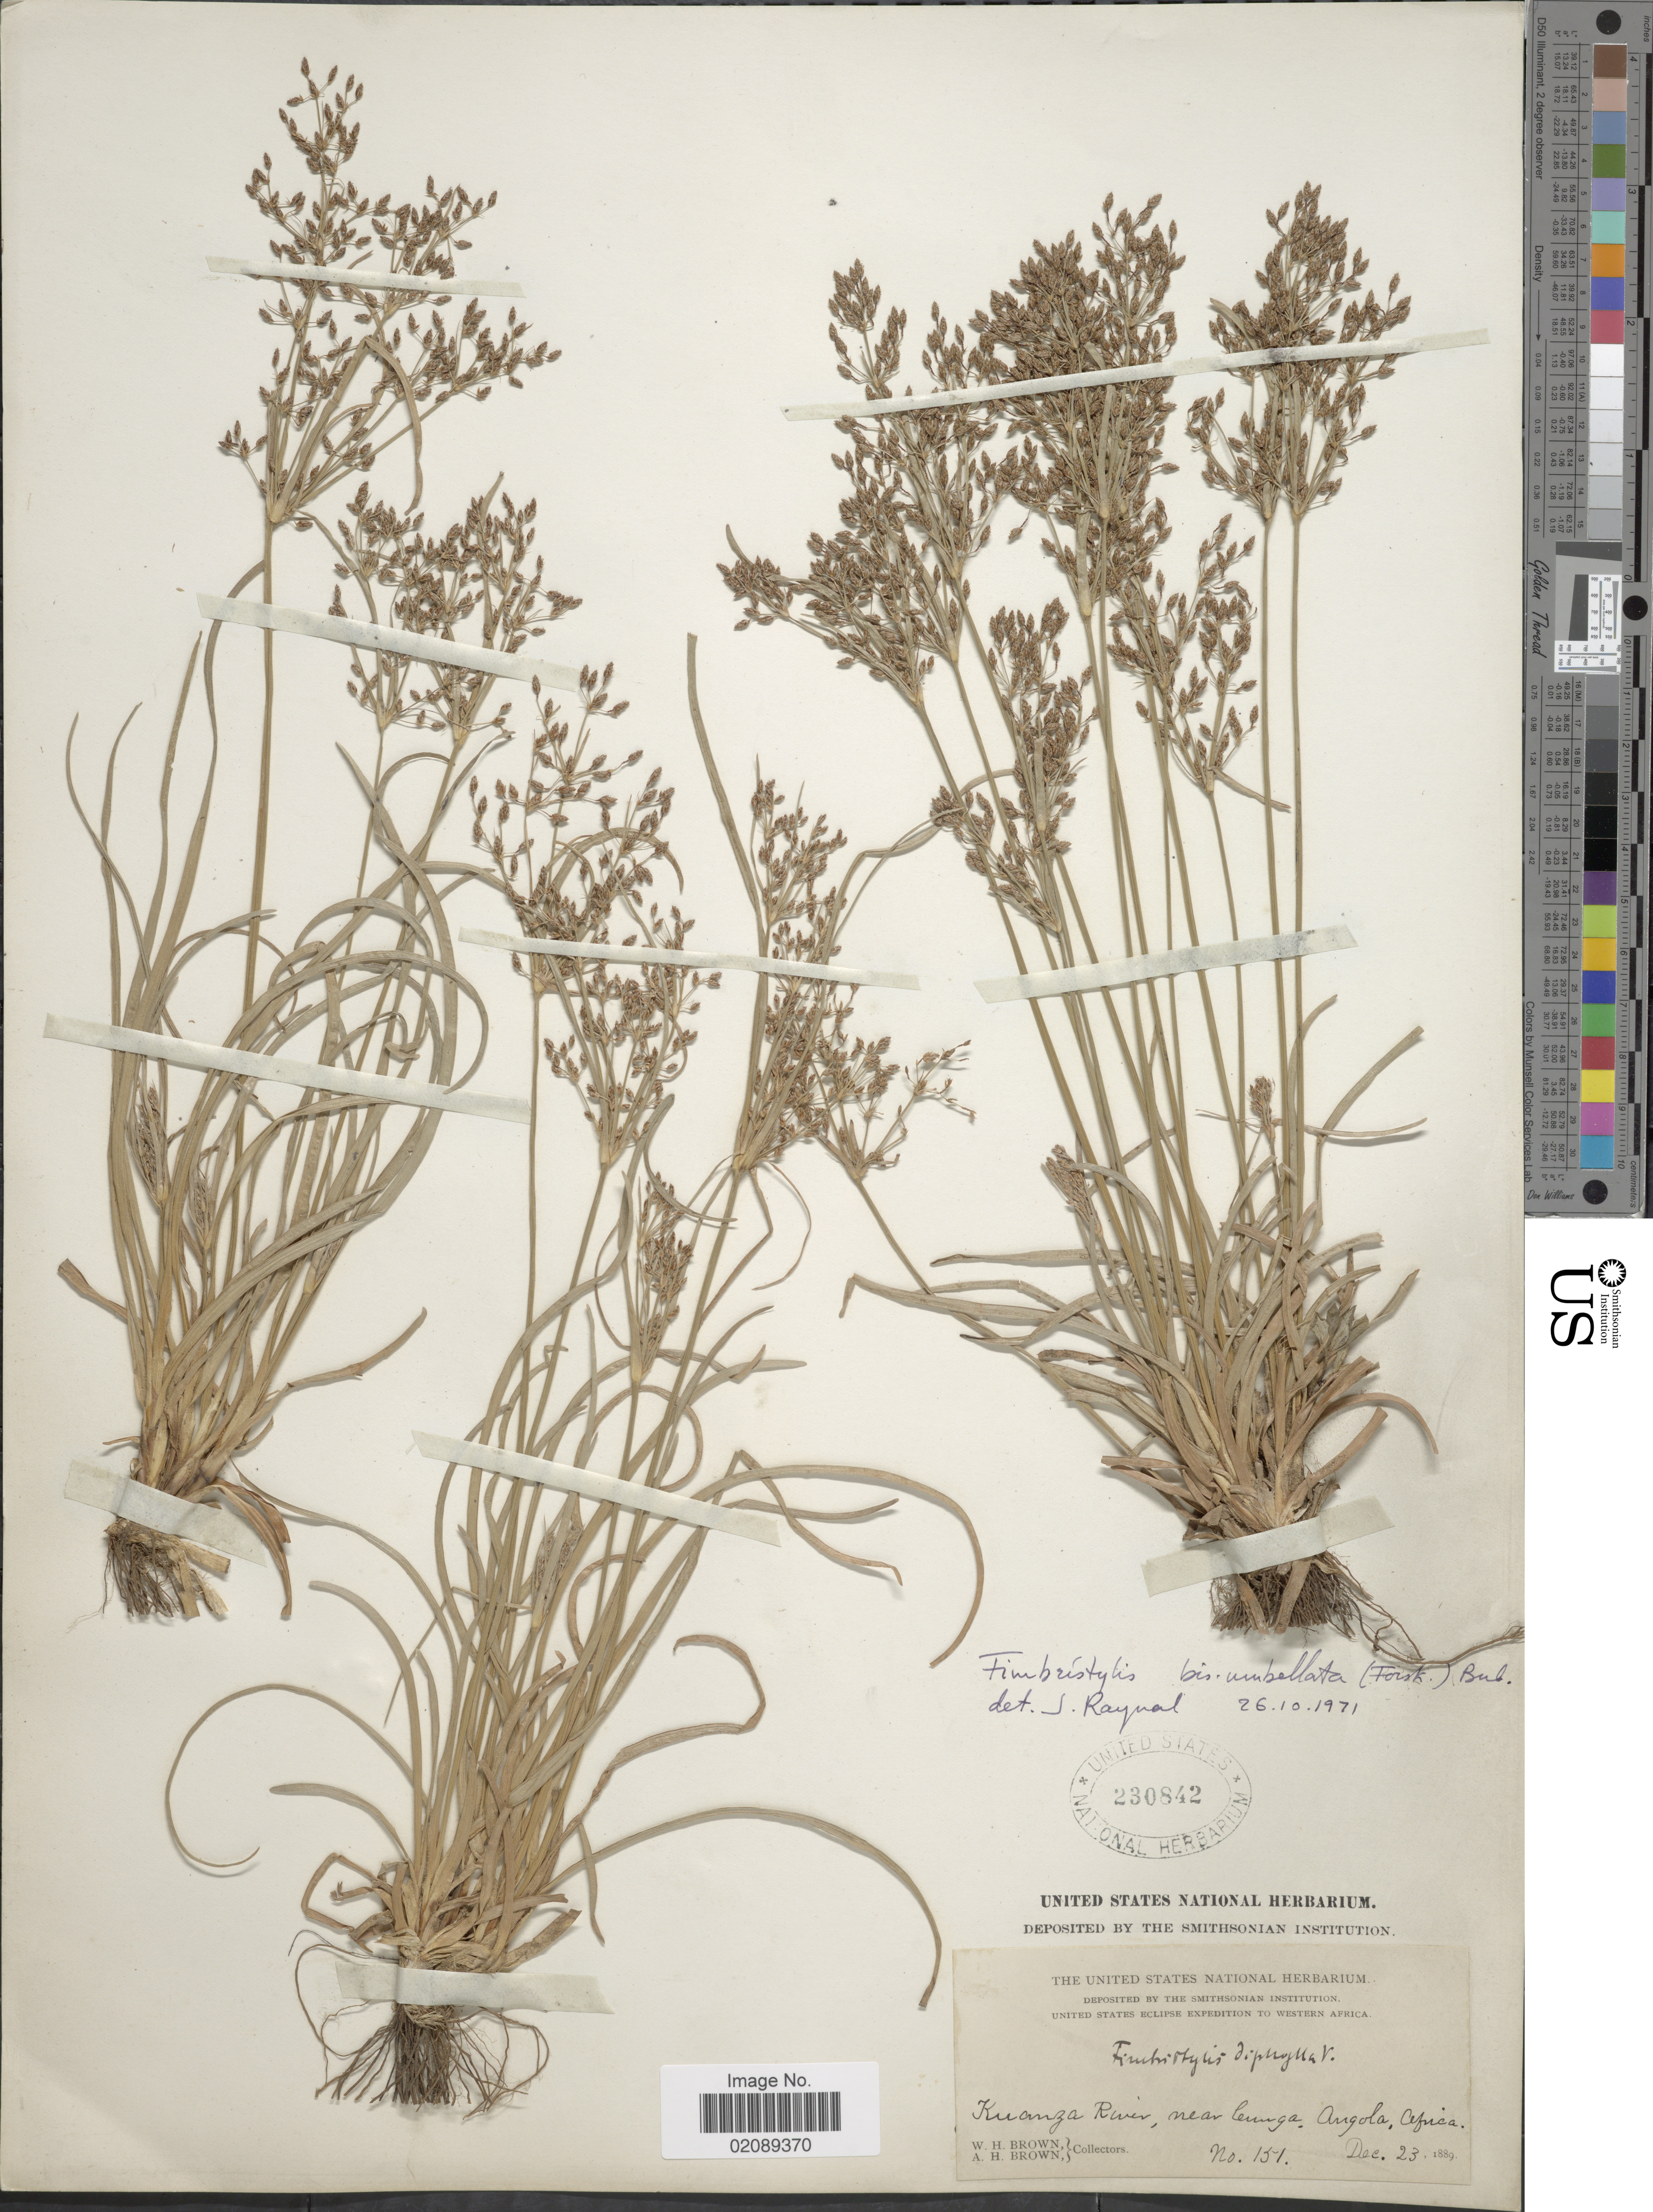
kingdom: Plantae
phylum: Tracheophyta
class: Liliopsida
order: Poales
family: Cyperaceae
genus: Fimbristylis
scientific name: Fimbristylis bisumbellata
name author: (Forssk.) Bubani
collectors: W. H. Brown & A. H. Brown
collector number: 151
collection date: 1889-12-23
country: Angola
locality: Western Africa. Kuanza River, near Cunga.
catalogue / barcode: US 230842